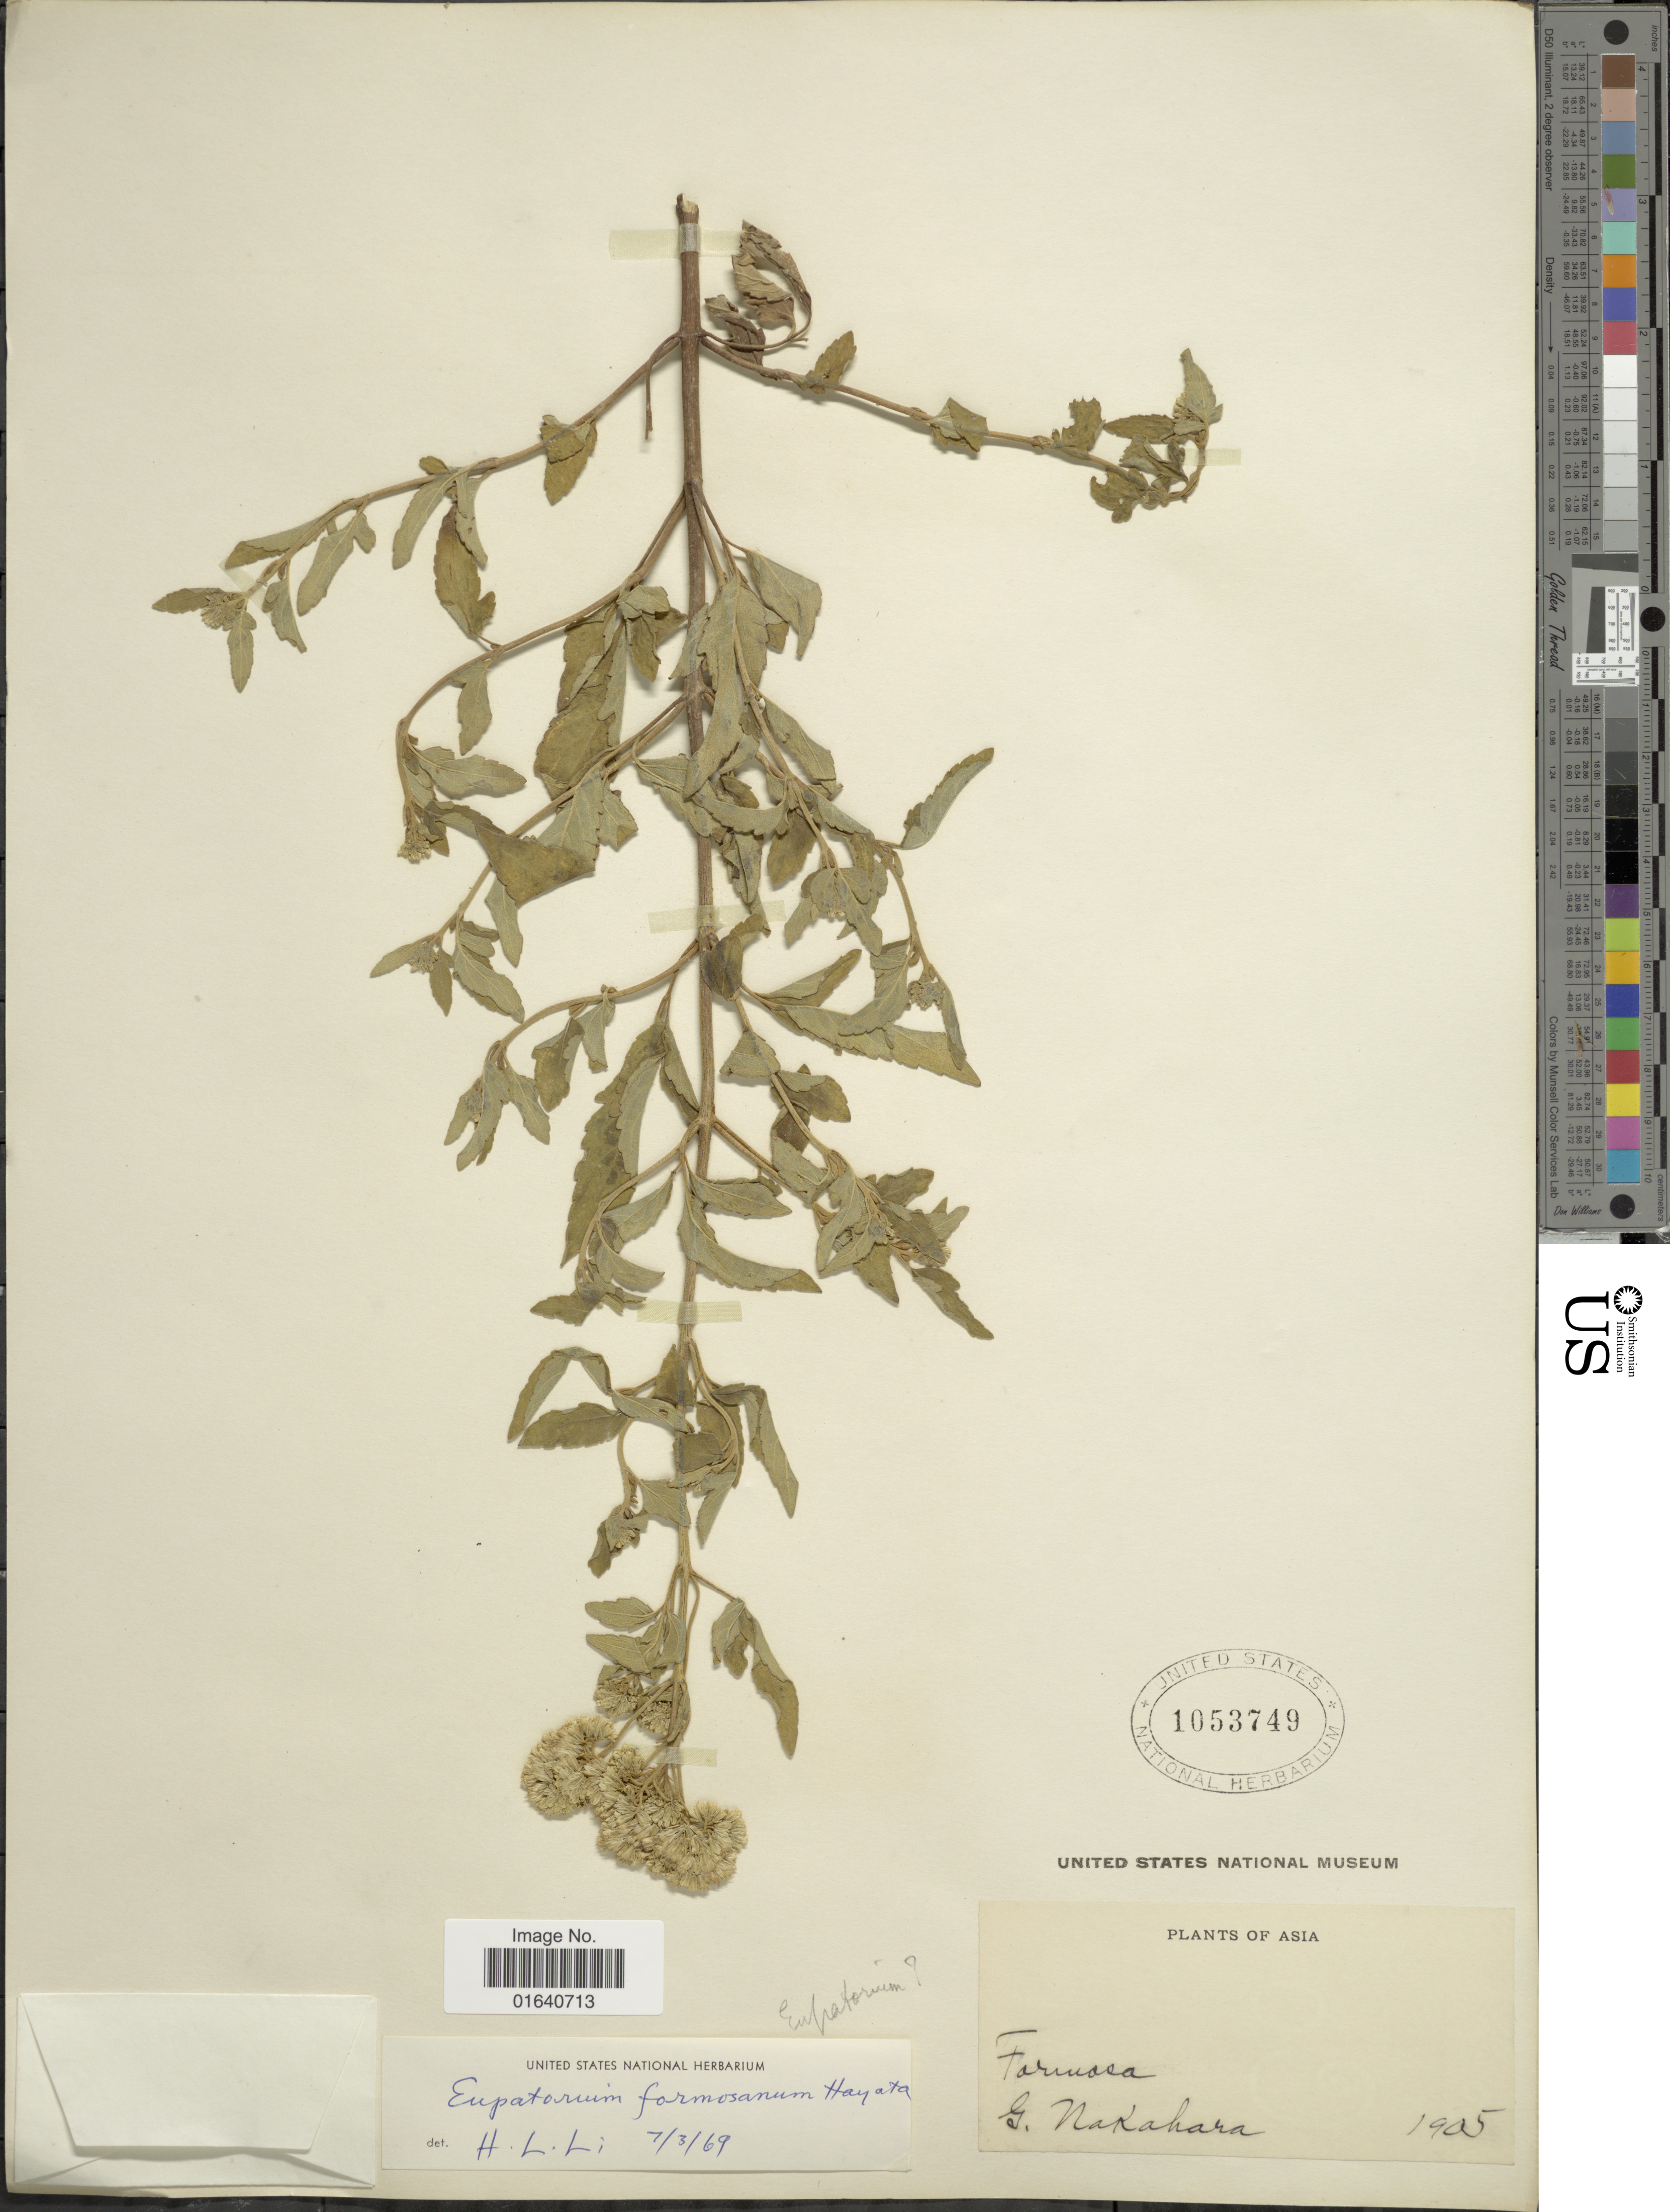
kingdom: Plantae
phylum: Tracheophyta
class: Magnoliopsida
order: Asterales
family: Asteraceae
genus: Eupatorium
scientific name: Eupatorium formosanum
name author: Hayata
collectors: G. Nakahara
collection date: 1905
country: Taiwan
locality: Asia, Formosa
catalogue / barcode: US 1053749